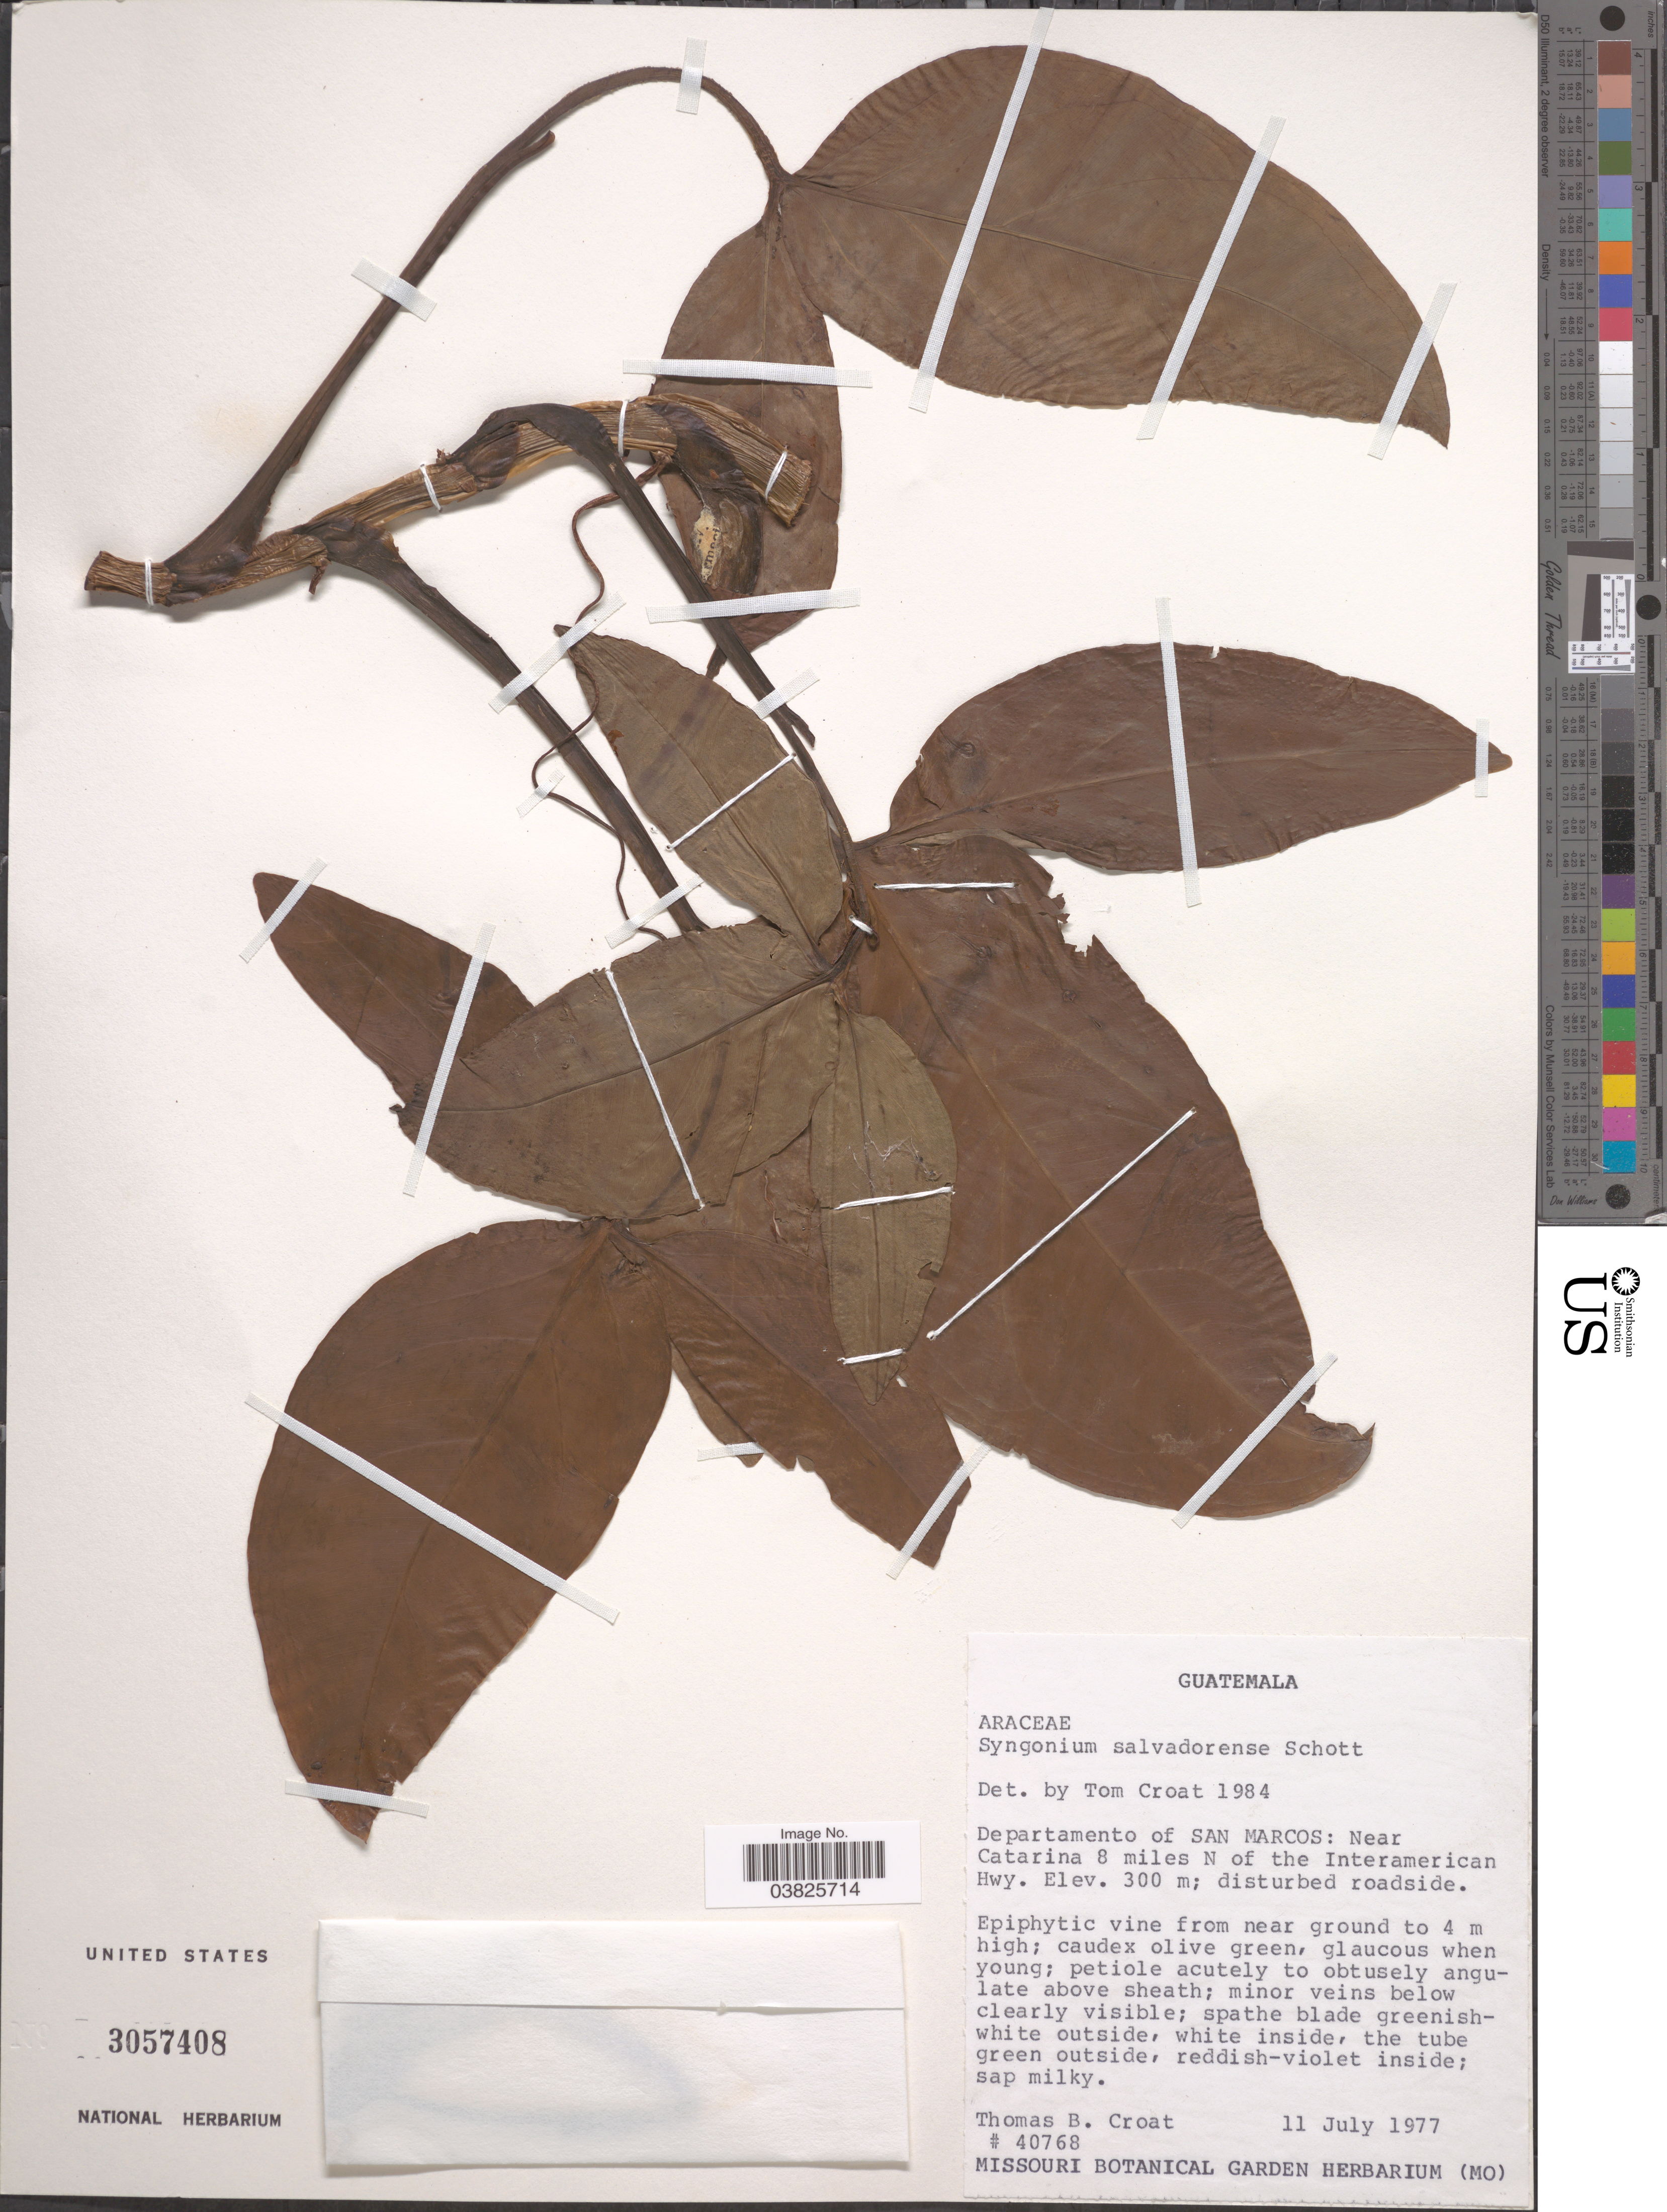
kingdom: Plantae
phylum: Tracheophyta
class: Liliopsida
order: Alismatales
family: Araceae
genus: Syngonium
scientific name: Syngonium salvadorense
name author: Schott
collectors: T. B. Croat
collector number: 40768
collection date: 1977-07-11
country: Guatemala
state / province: San Marcos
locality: Departamento of San Marcos: Near Catarina 8 miles N of the Interamerican Hwy.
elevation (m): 300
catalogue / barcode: US 3057408